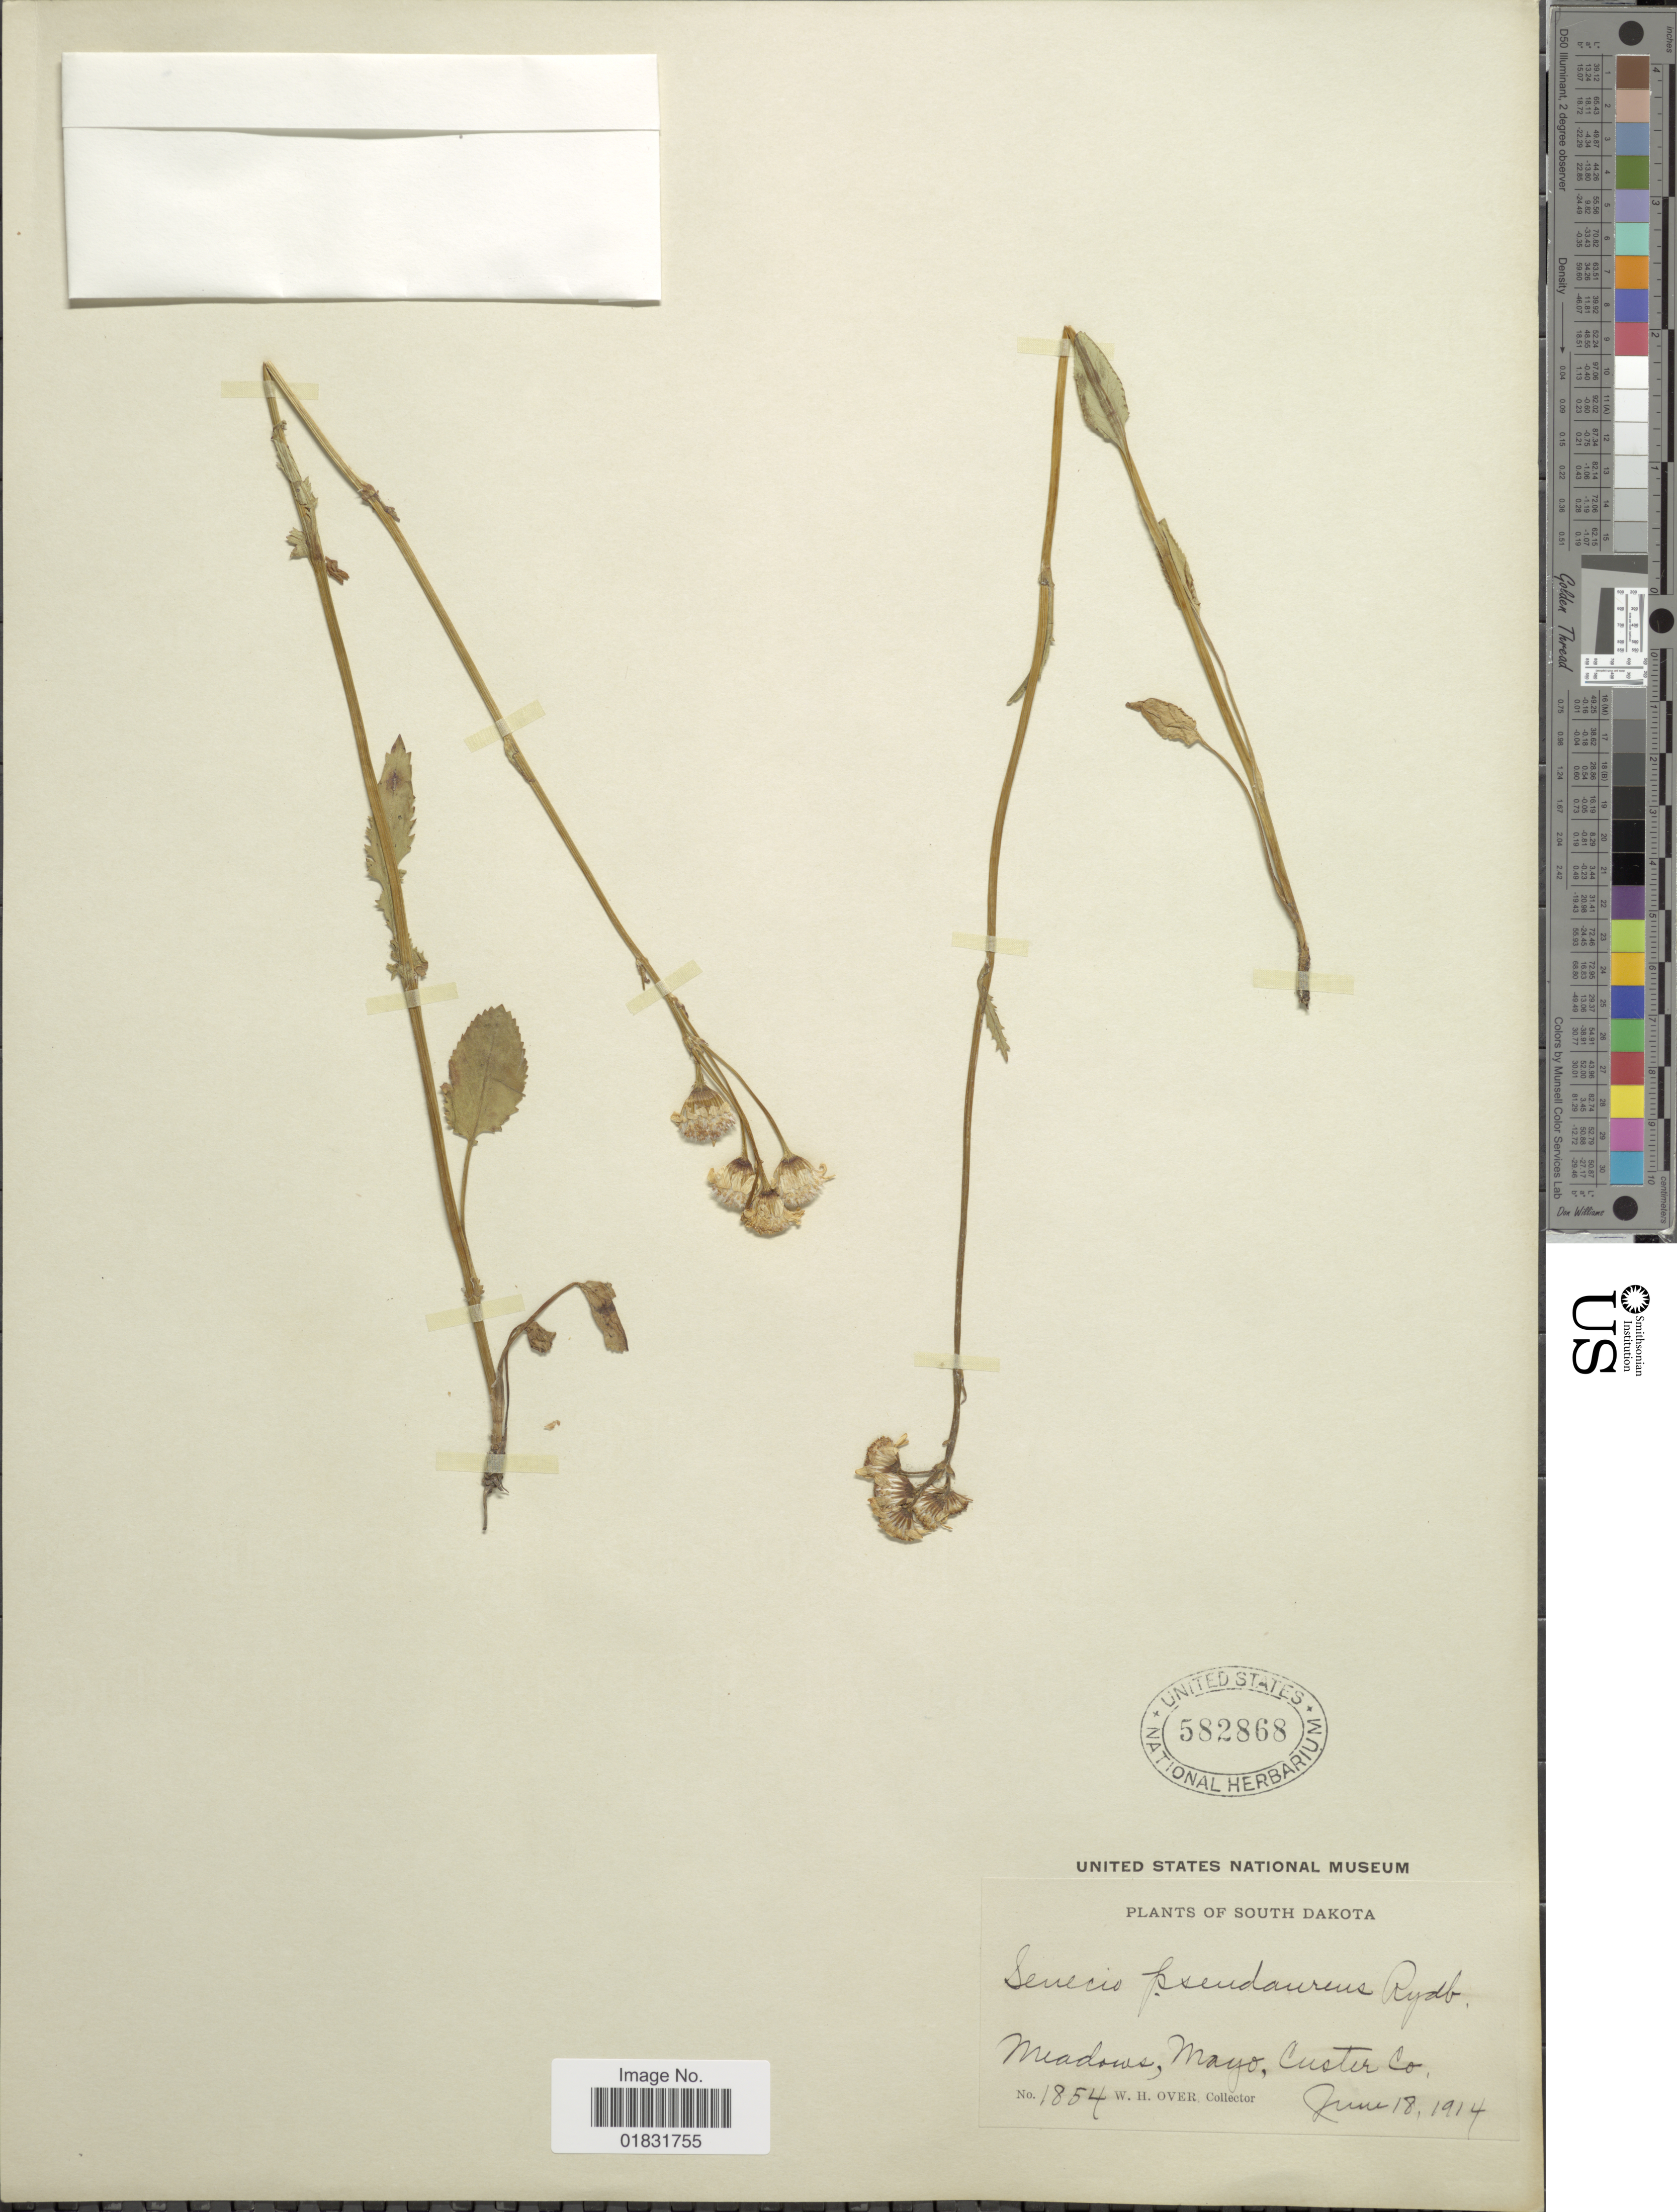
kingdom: Plantae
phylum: Tracheophyta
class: Magnoliopsida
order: Asterales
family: Asteraceae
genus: Packera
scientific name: Packera pseudaurea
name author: (Rydb.) W.A. Weber & Á. Löve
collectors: W. Over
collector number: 1854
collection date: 1914-06-18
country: United States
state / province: South Dakota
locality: Meadows, Mayo, Custer Co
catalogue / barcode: US 582868